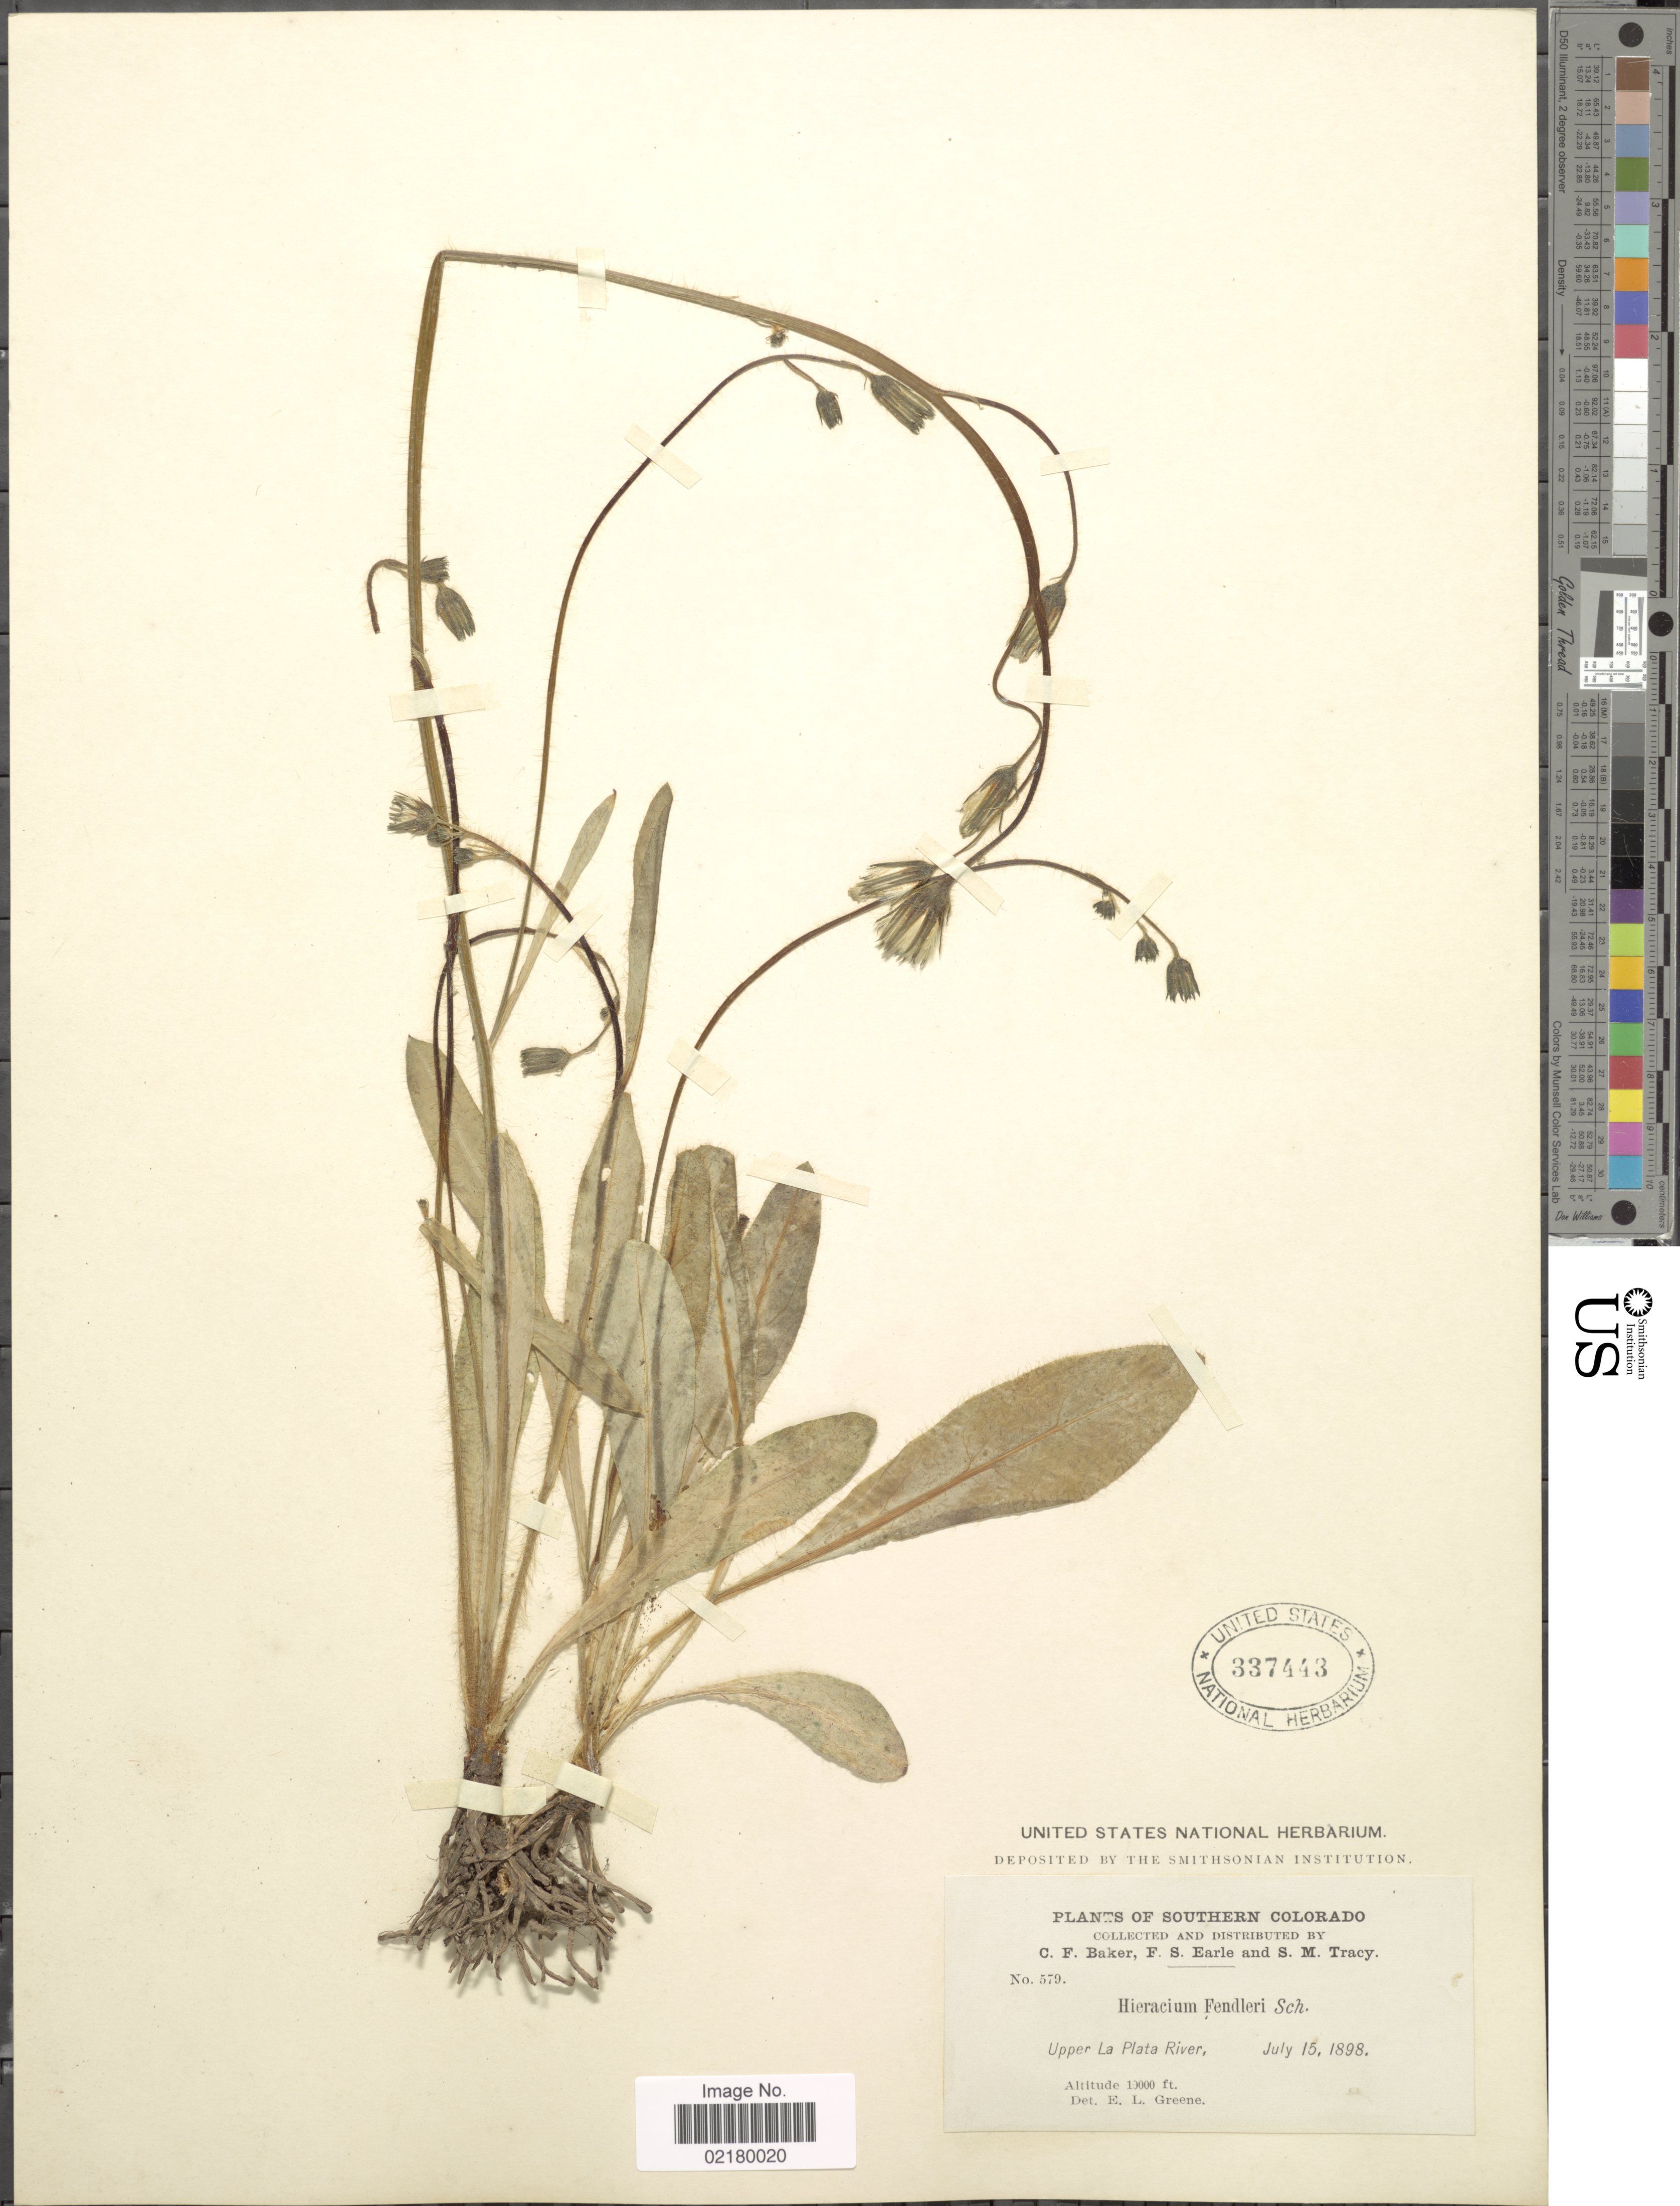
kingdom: Plantae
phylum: Tracheophyta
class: Magnoliopsida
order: Asterales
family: Asteraceae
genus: Hieracium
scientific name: Hieracium fendleri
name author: Sch. Bip.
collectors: C. F. Baker, F. S. Earle & S. M. Tracy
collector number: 579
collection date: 1898-07-15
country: United States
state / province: Colorado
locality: Southern Colorado, Upper La Plata River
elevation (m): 3048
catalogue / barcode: US 337443